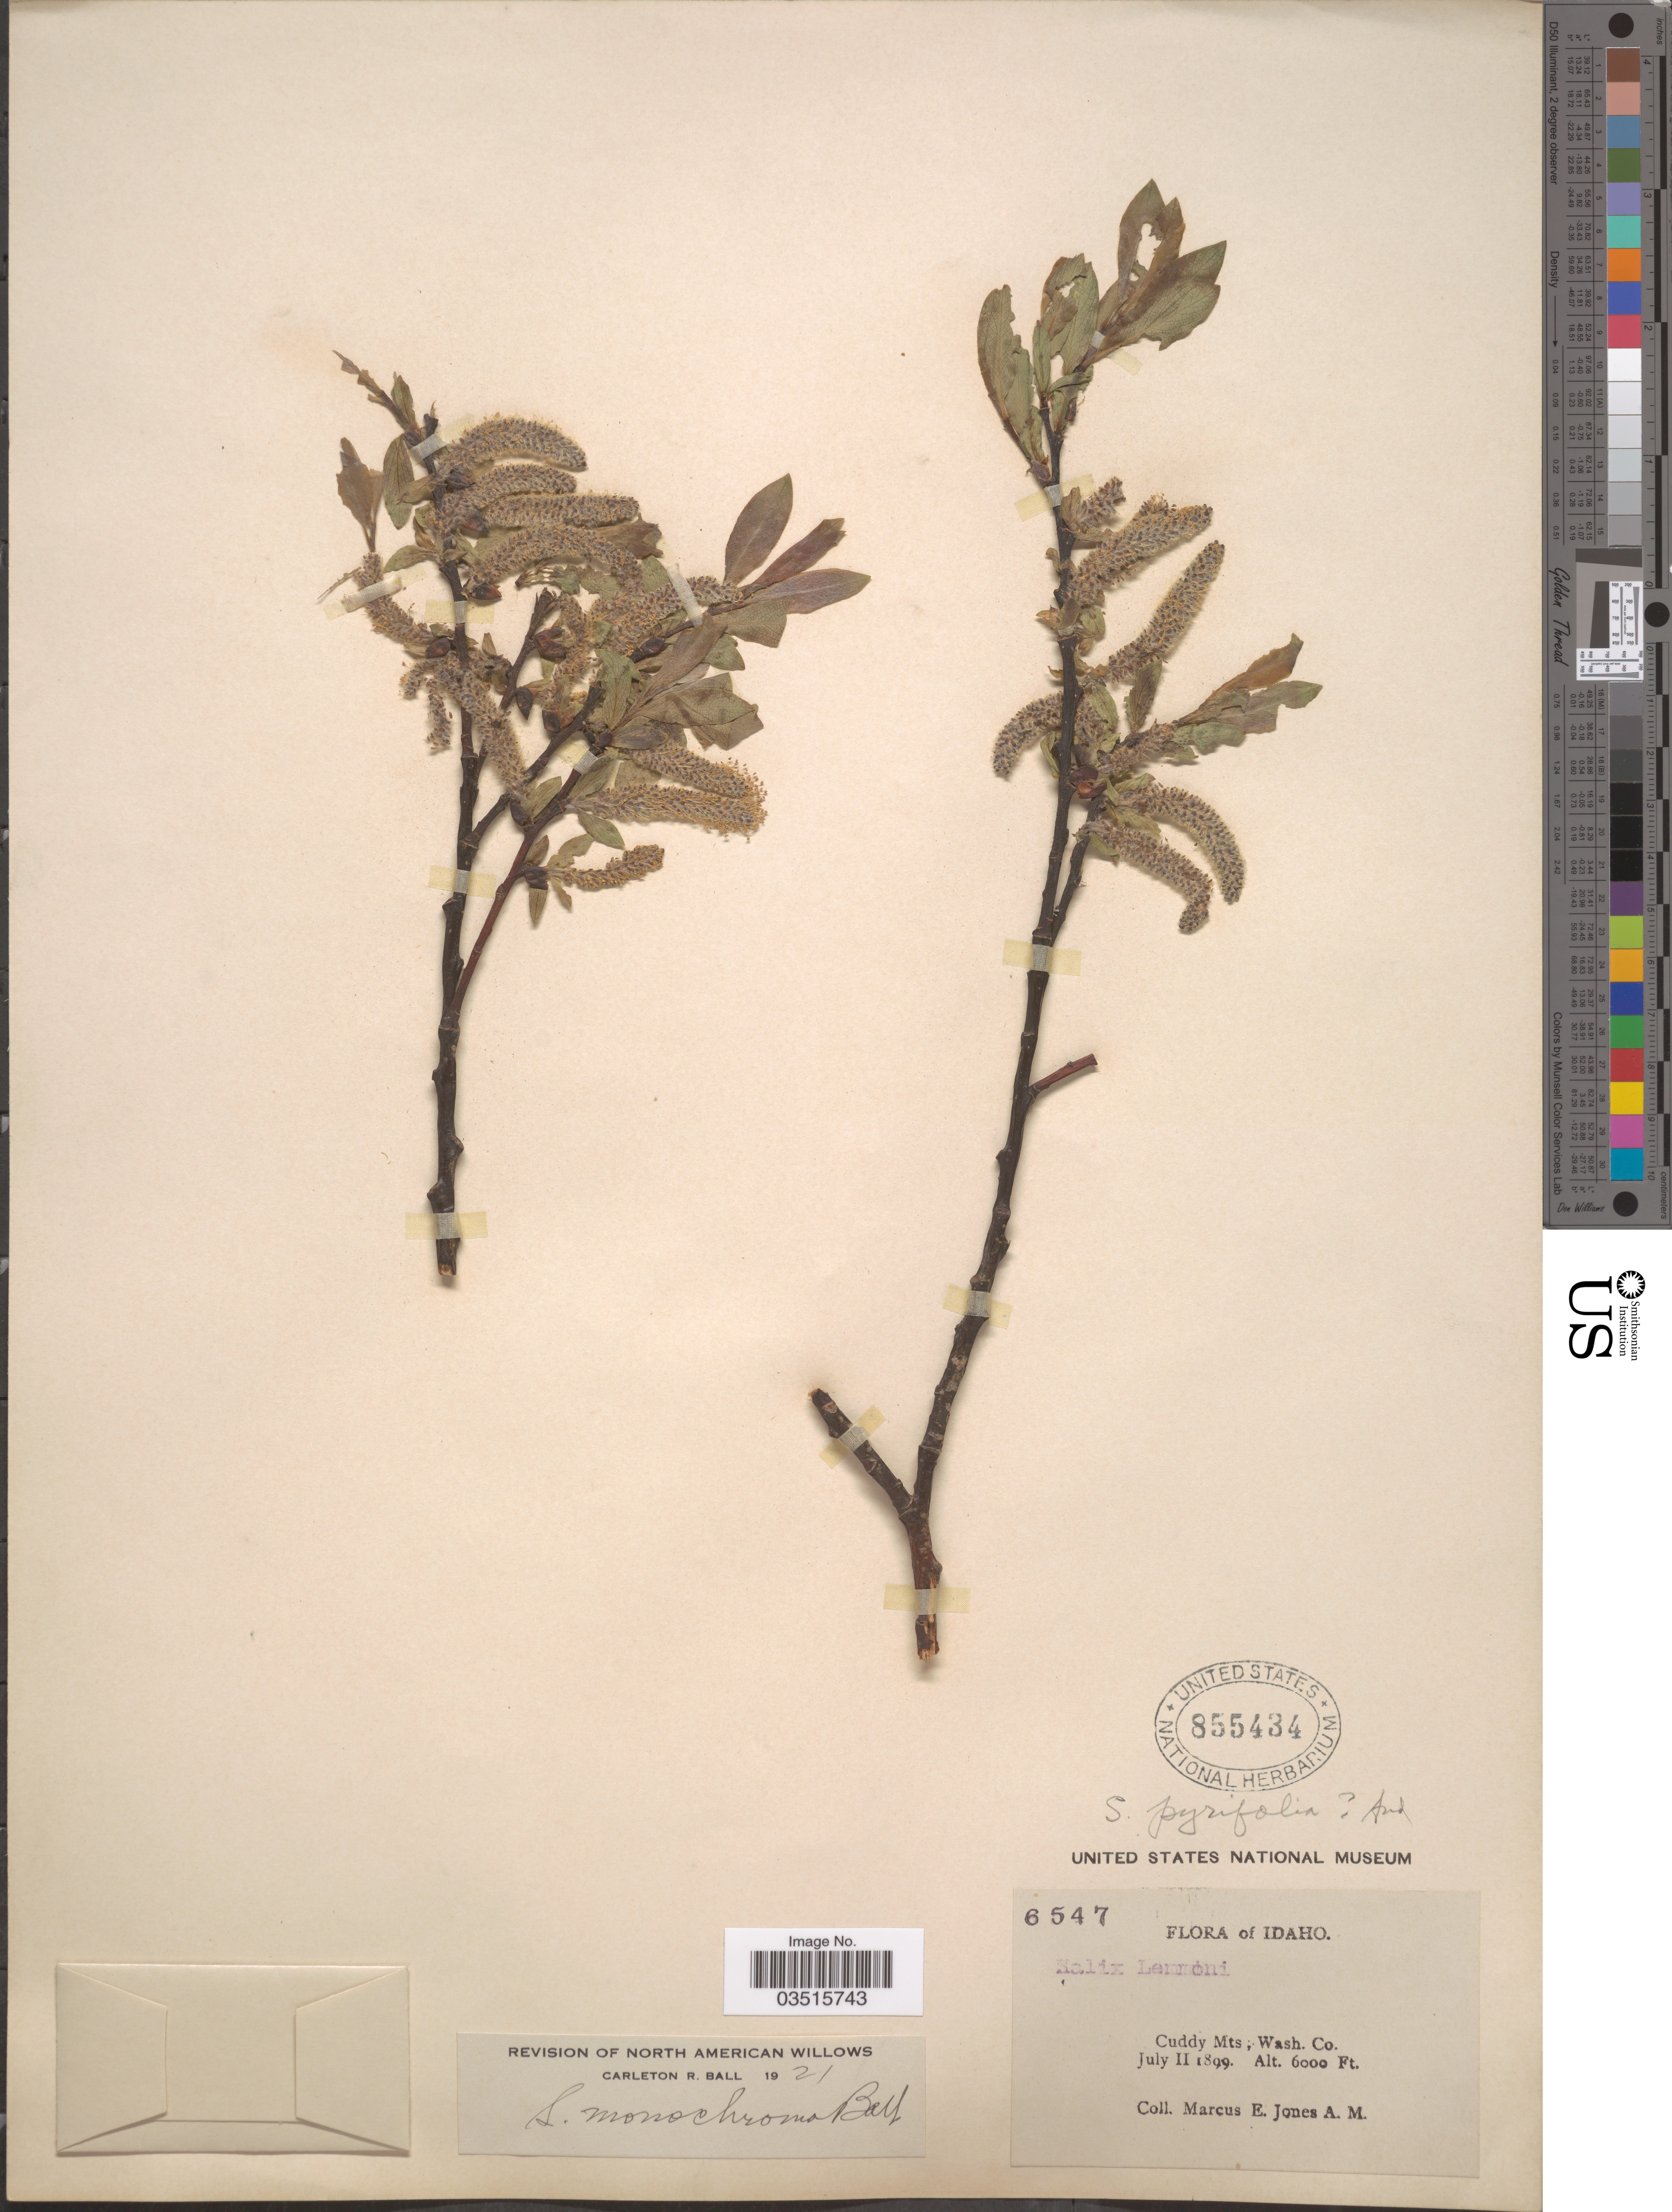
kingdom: Plantae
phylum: Tracheophyta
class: Magnoliopsida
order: Malpighiales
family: Salicaceae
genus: Salix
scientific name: Salix monochroma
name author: C.R. Ball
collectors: M. E. Jones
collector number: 6547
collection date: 1899-07-11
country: United States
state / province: Idaho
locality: Cuddy Mts, Wash. Co.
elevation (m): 1829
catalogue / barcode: US 855434